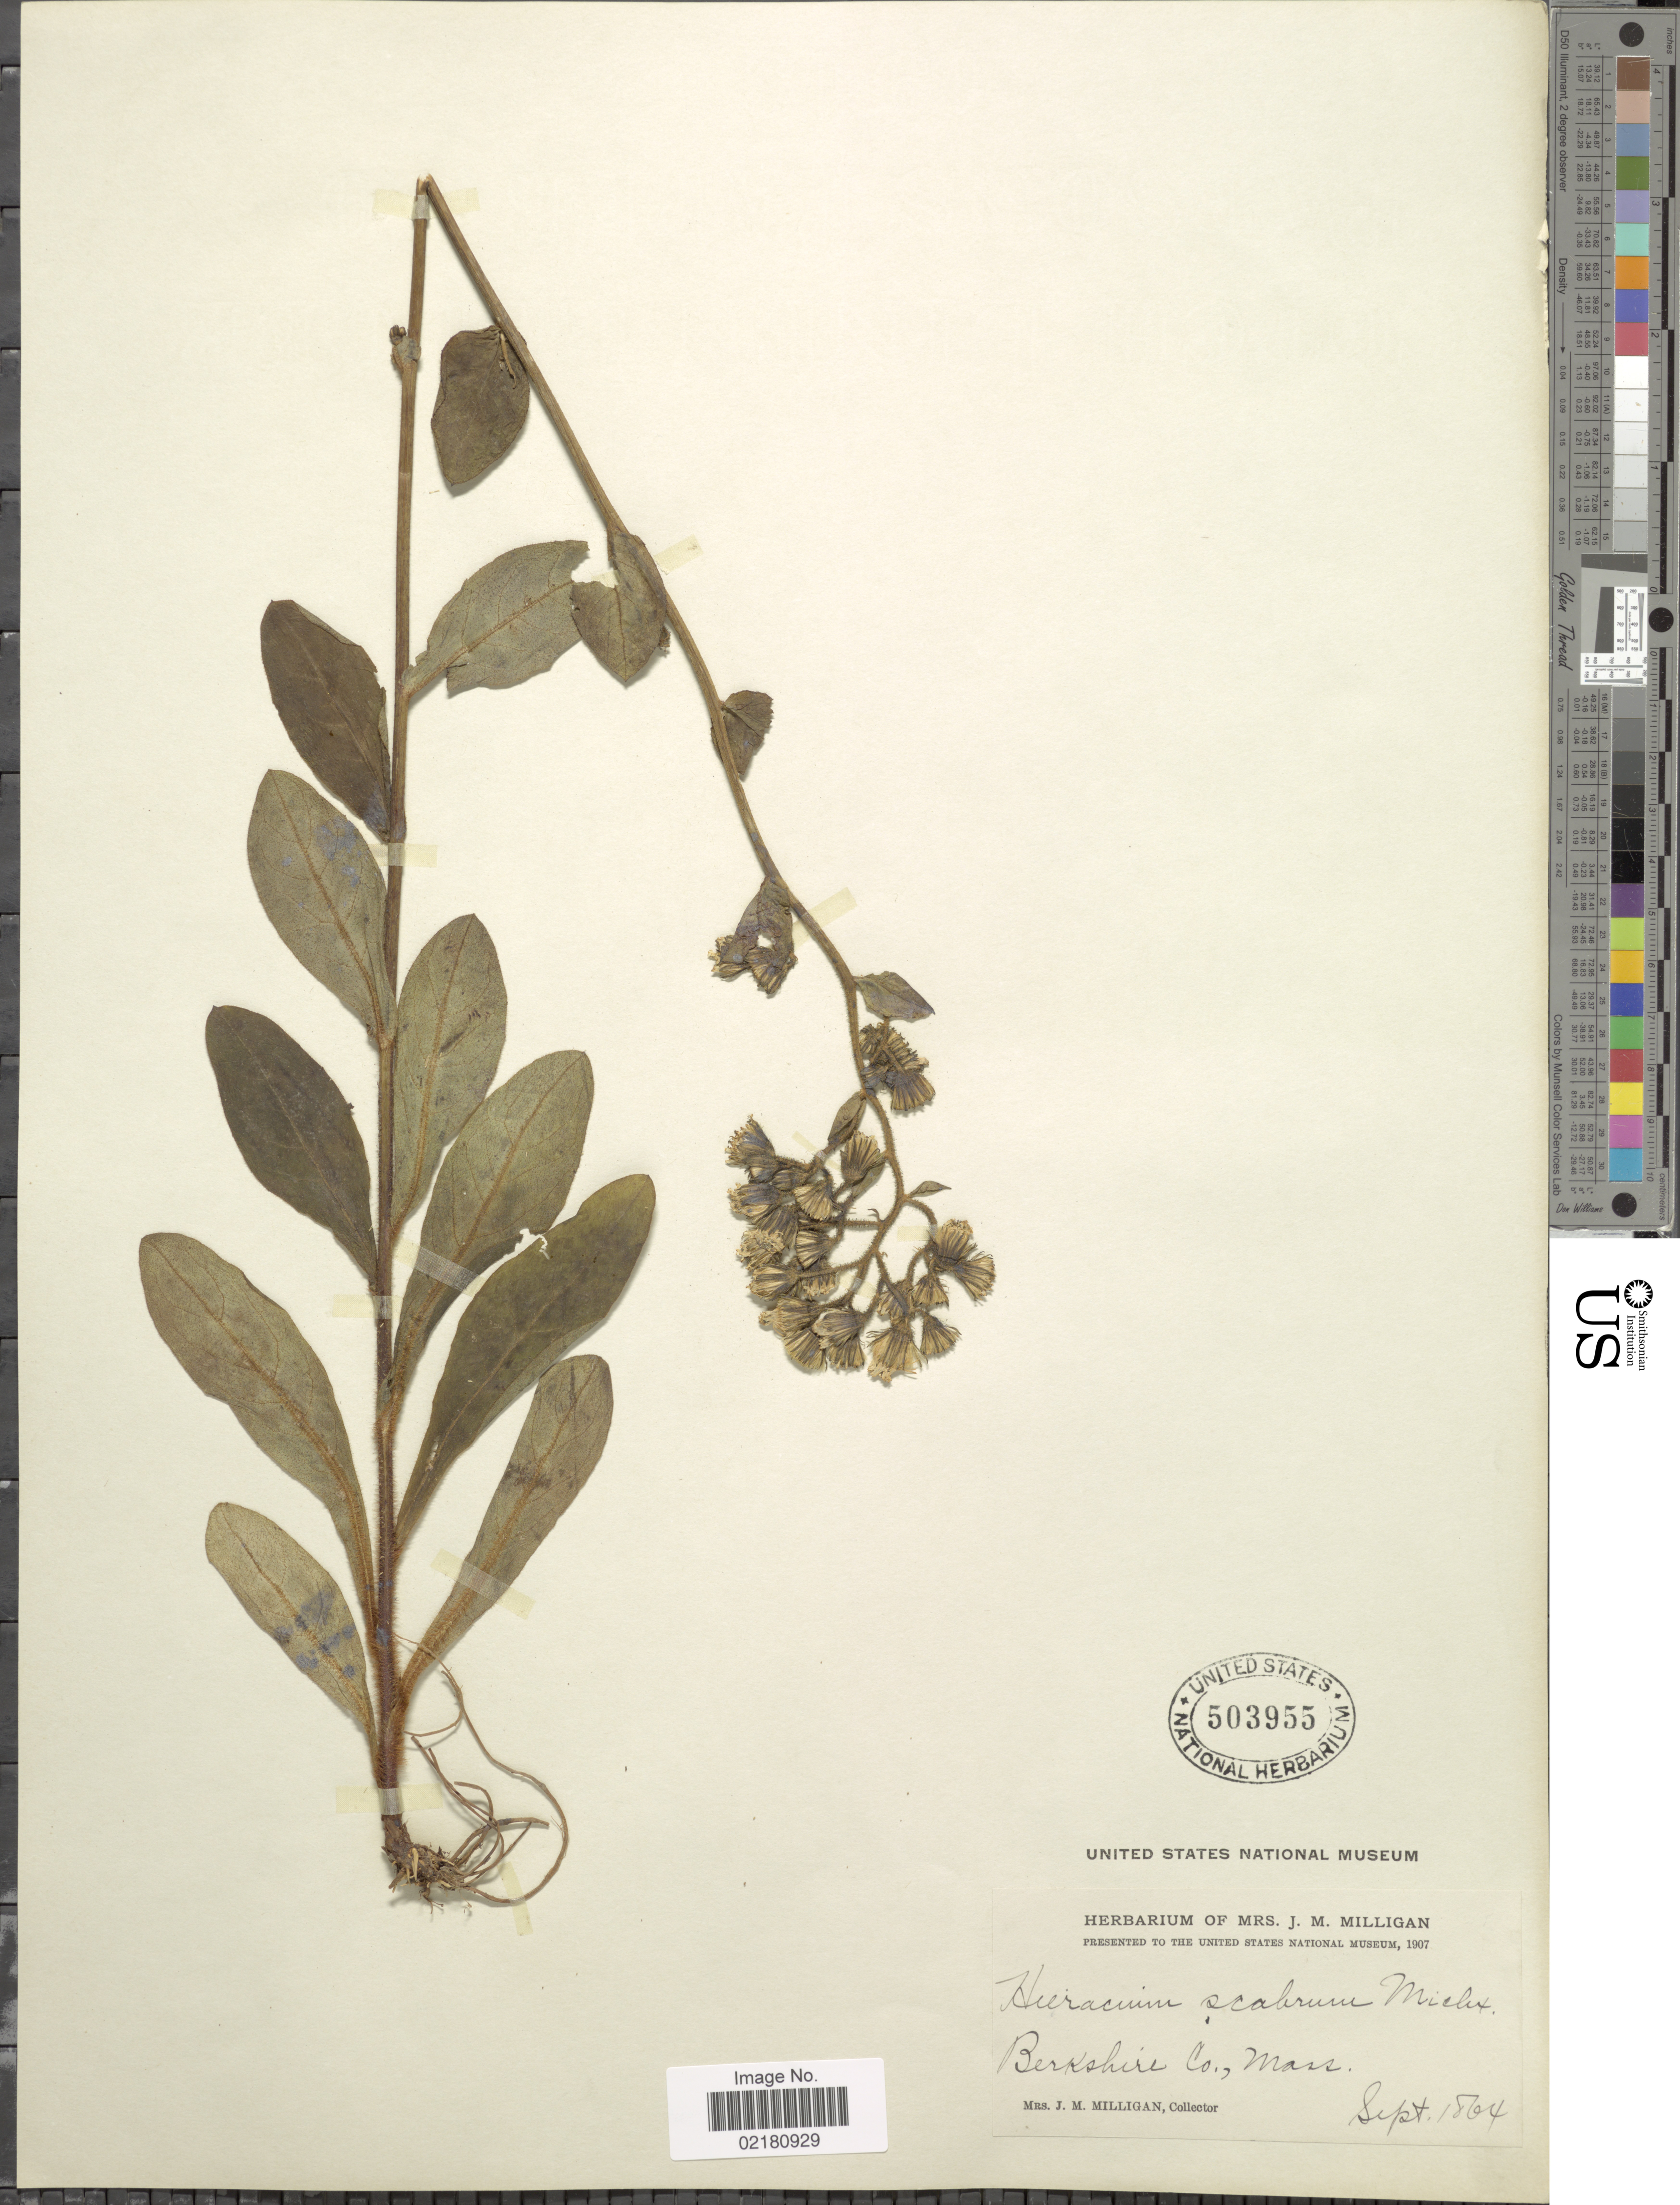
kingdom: Plantae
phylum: Tracheophyta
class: Magnoliopsida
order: Asterales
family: Asteraceae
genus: Pilosella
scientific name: Pilosella verruculata subsp. verruculata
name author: (Link) Soják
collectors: J. Milligan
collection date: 1864-09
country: United States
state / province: Massachusetts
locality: Berkshire Co.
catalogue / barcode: US 503955